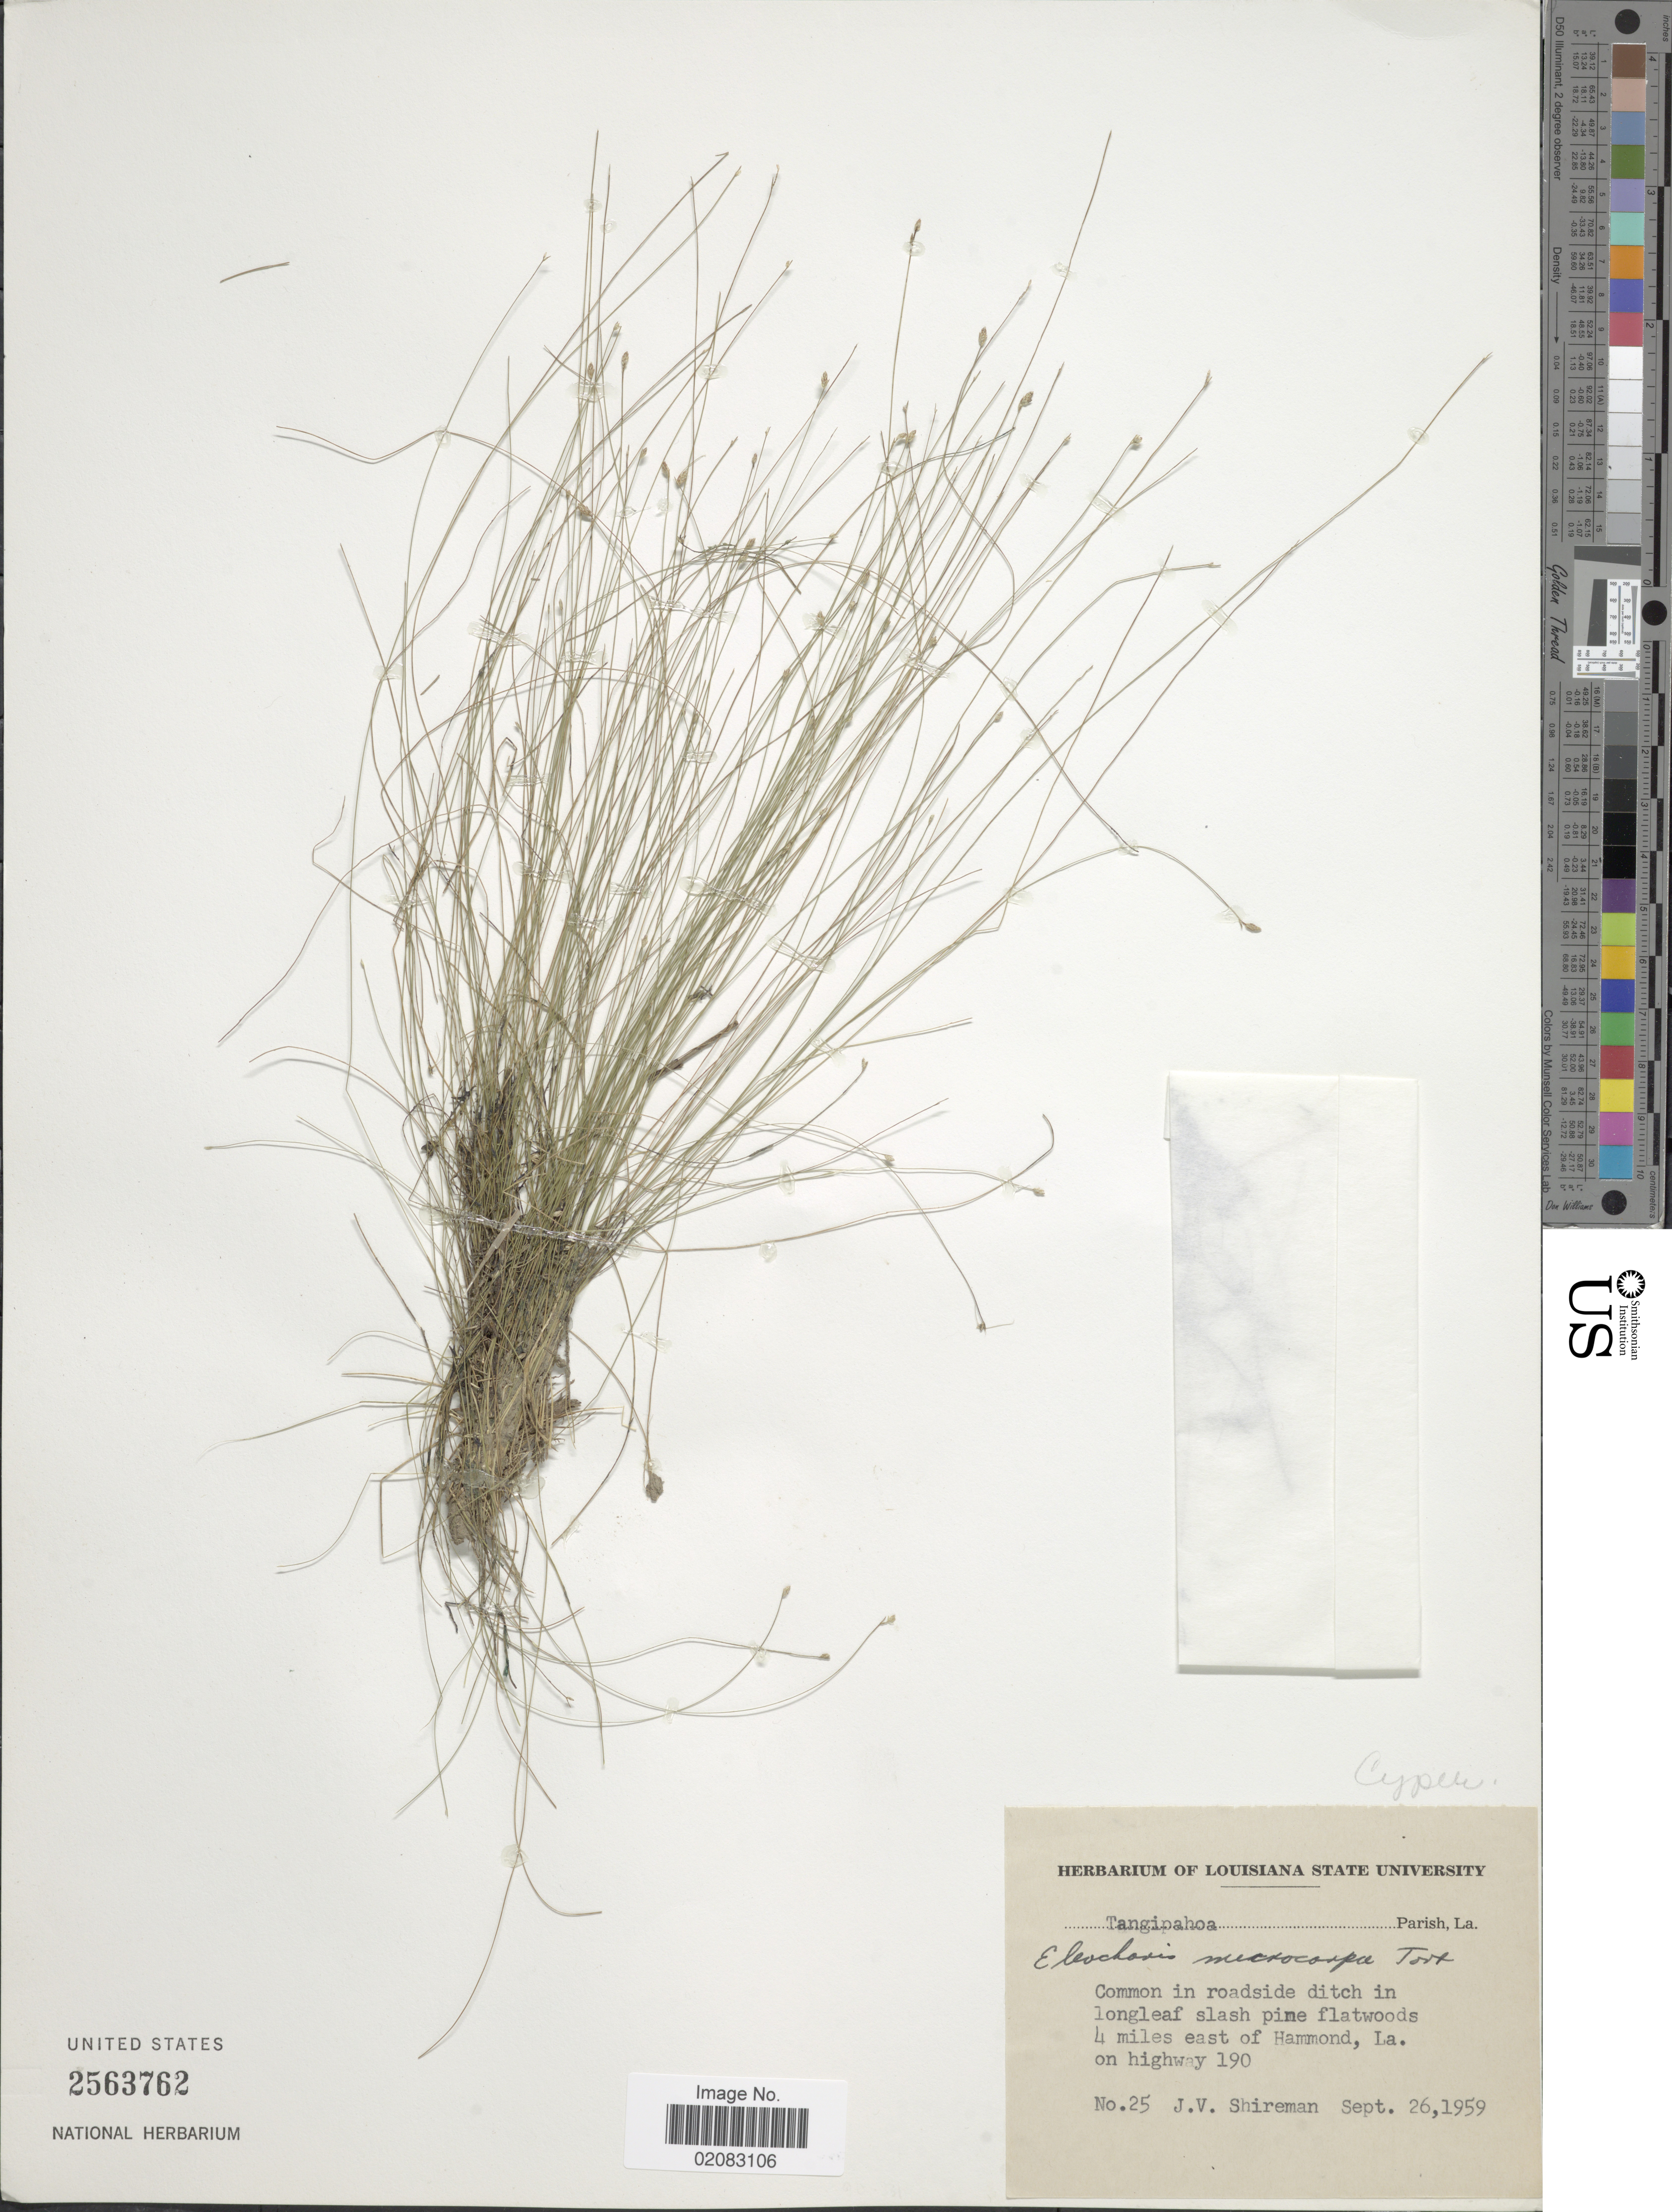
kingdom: Plantae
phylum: Tracheophyta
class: Liliopsida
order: Poales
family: Cyperaceae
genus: Eleocharis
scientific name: Eleocharis microcarpa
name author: Torr.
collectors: J. Shireman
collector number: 25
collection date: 1959-09-26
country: United States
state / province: Louisiana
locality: Tangipahoa Parish, Common in roadside ditch in longleaf slash pine flatwoods 4 miles east of Hammond, on highway 190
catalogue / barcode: US 2563762